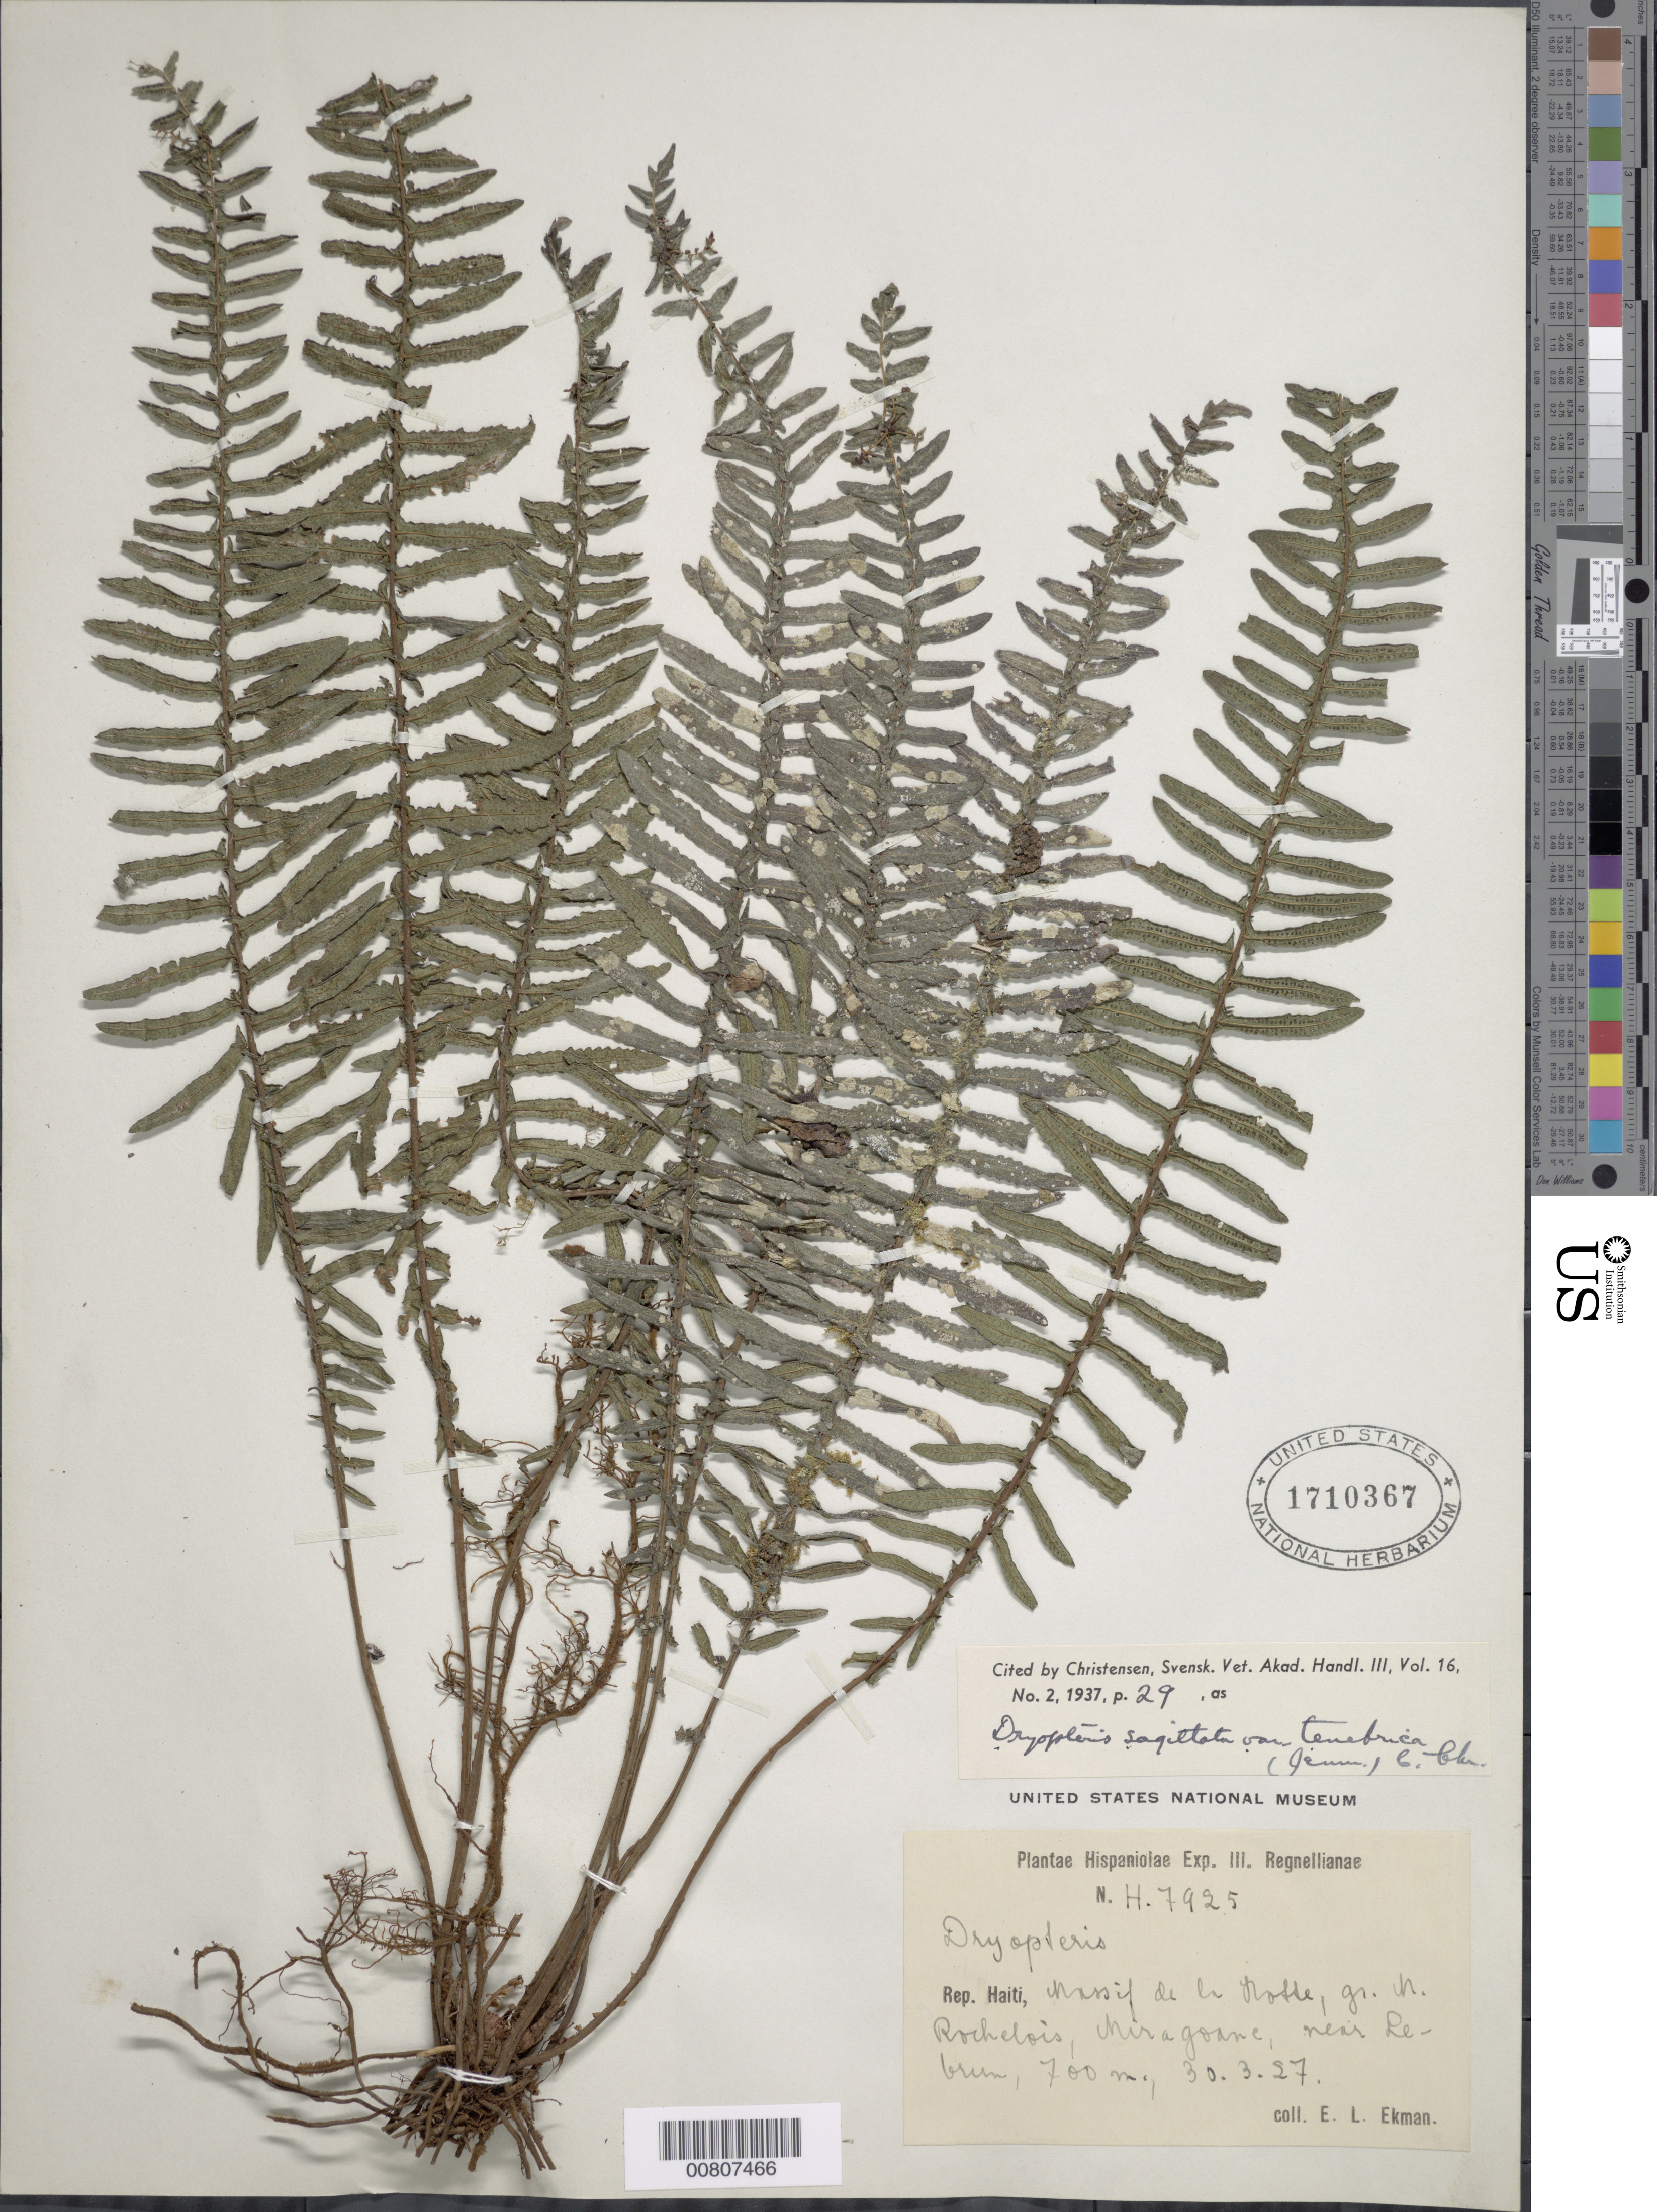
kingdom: Plantae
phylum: Tracheophyta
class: Polypodiopsida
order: Polypodiales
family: Thelypteridaceae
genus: Goniopteris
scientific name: Goniopteris sagittata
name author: (Sw.) Pic. Serm.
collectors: E. L. Ekman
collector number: H 7925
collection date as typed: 30 Mar 1927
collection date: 1927-03-30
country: Haiti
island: Hispaniola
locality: Massif de la Hotte, gr. Morne Rochelois, Miragoane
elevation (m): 700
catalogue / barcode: US 1710367